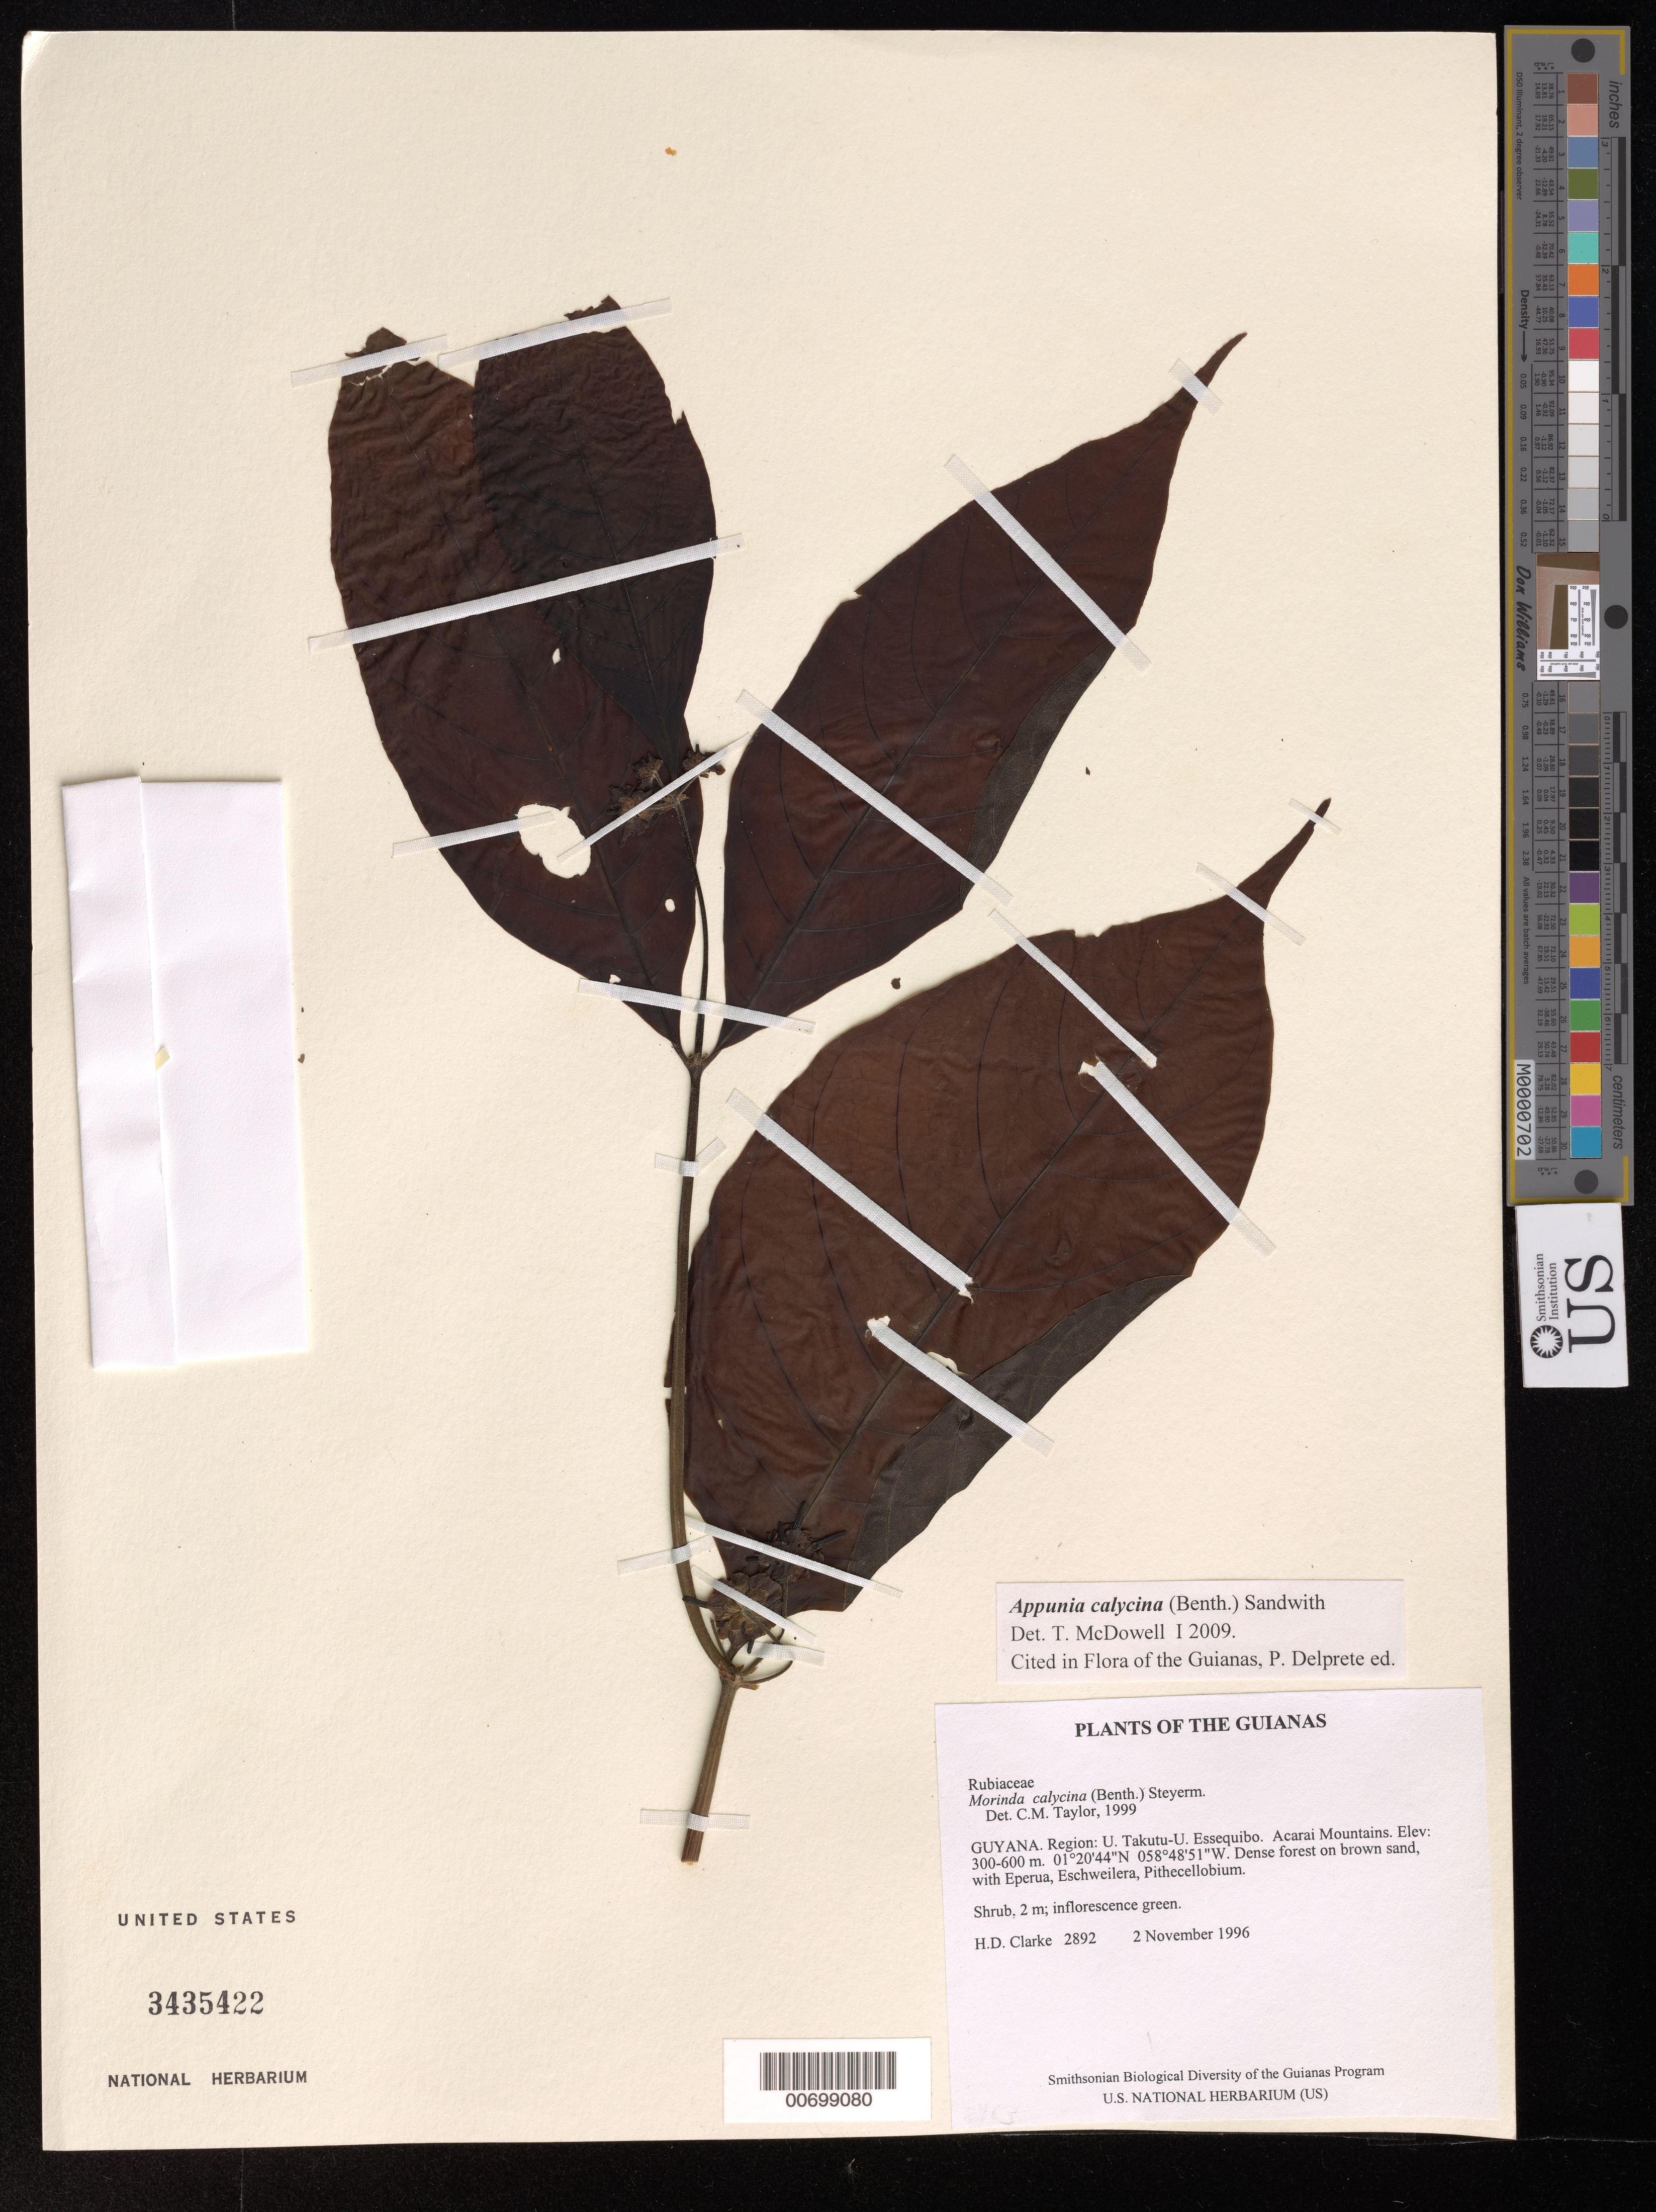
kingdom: Plantae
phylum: Tracheophyta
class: Magnoliopsida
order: Gentianales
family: Rubiaceae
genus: Appunia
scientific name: Appunia calycina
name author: (Benth.) Sandwith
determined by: McDowell, T.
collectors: H. D. Clarke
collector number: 2892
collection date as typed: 2 November 1996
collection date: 1996-11-02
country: Guyana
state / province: U. Takutu-U. Essequibo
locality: Acarai Mountains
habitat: Dense forest on brown sand, with Eperua, Eschweilera, Pithecellobium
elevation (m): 300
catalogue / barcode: US 3435422